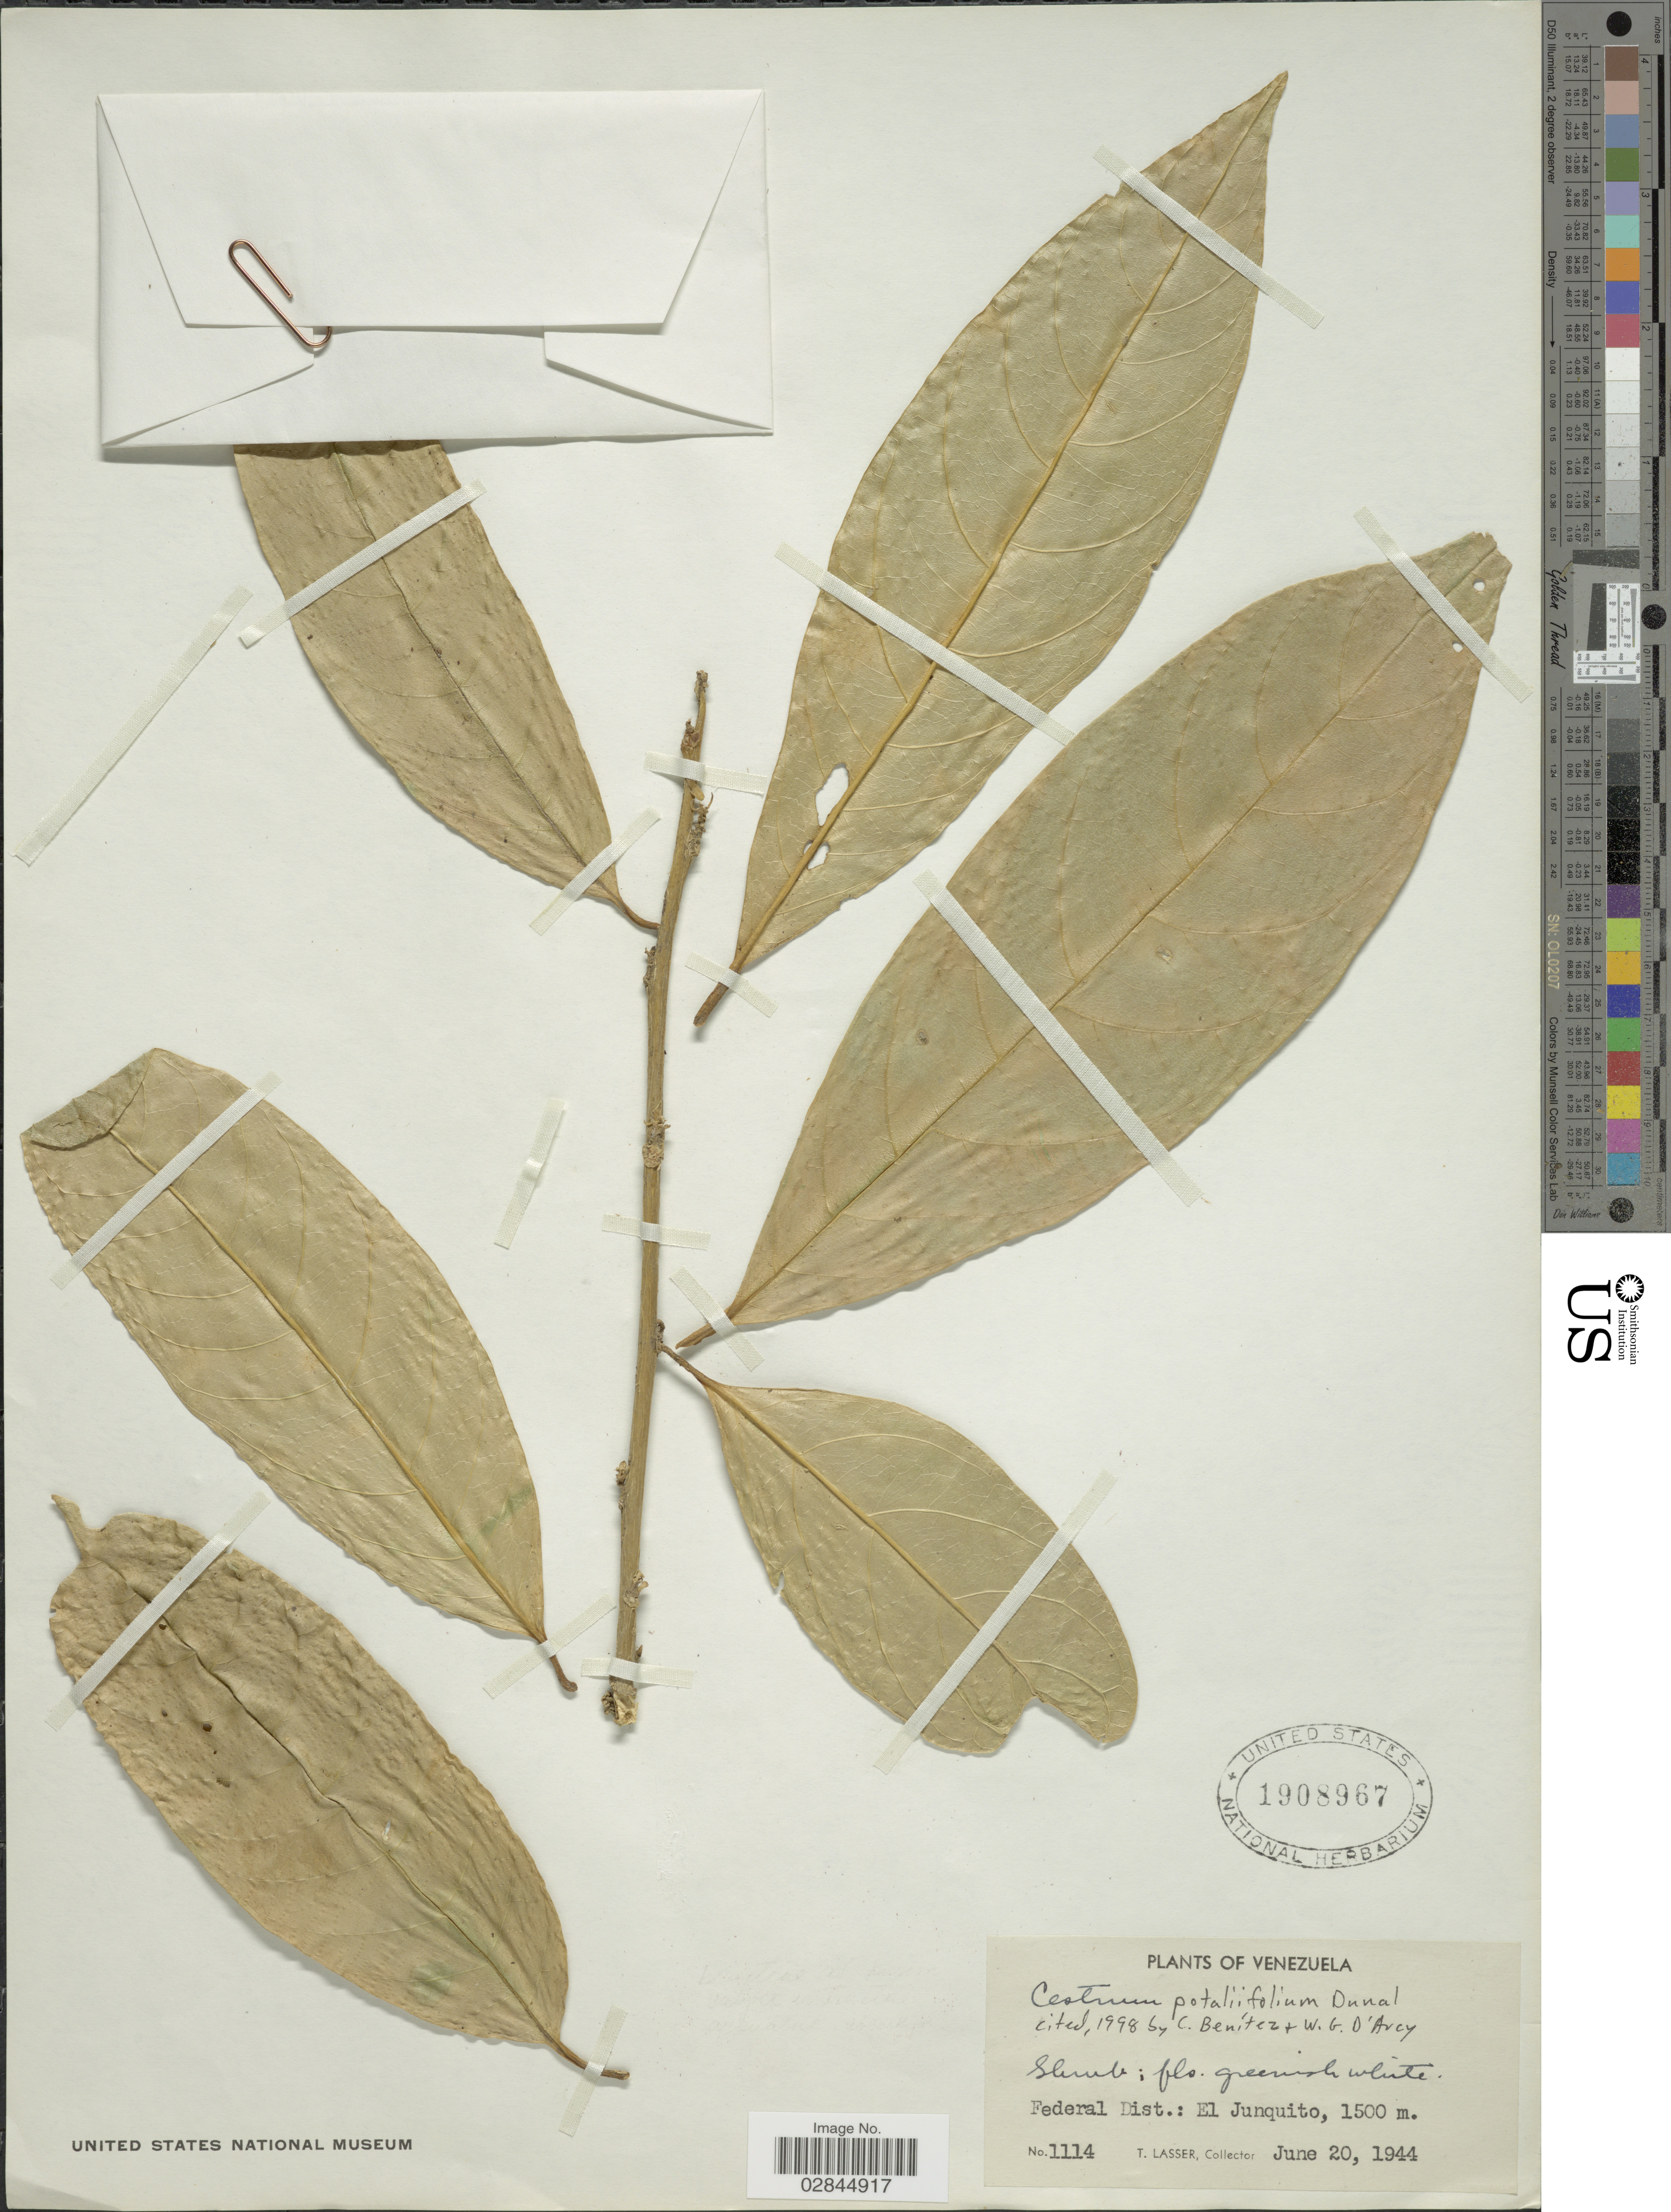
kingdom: Plantae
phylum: Tracheophyta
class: Magnoliopsida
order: Solanales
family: Solanaceae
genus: Cestrum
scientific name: Cestrum potaliifolium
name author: Dunal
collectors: T. Lasser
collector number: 1114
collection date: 1944-06-20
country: Venezuela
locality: Federal Dist.: El Junquito.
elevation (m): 1500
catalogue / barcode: US 1908967